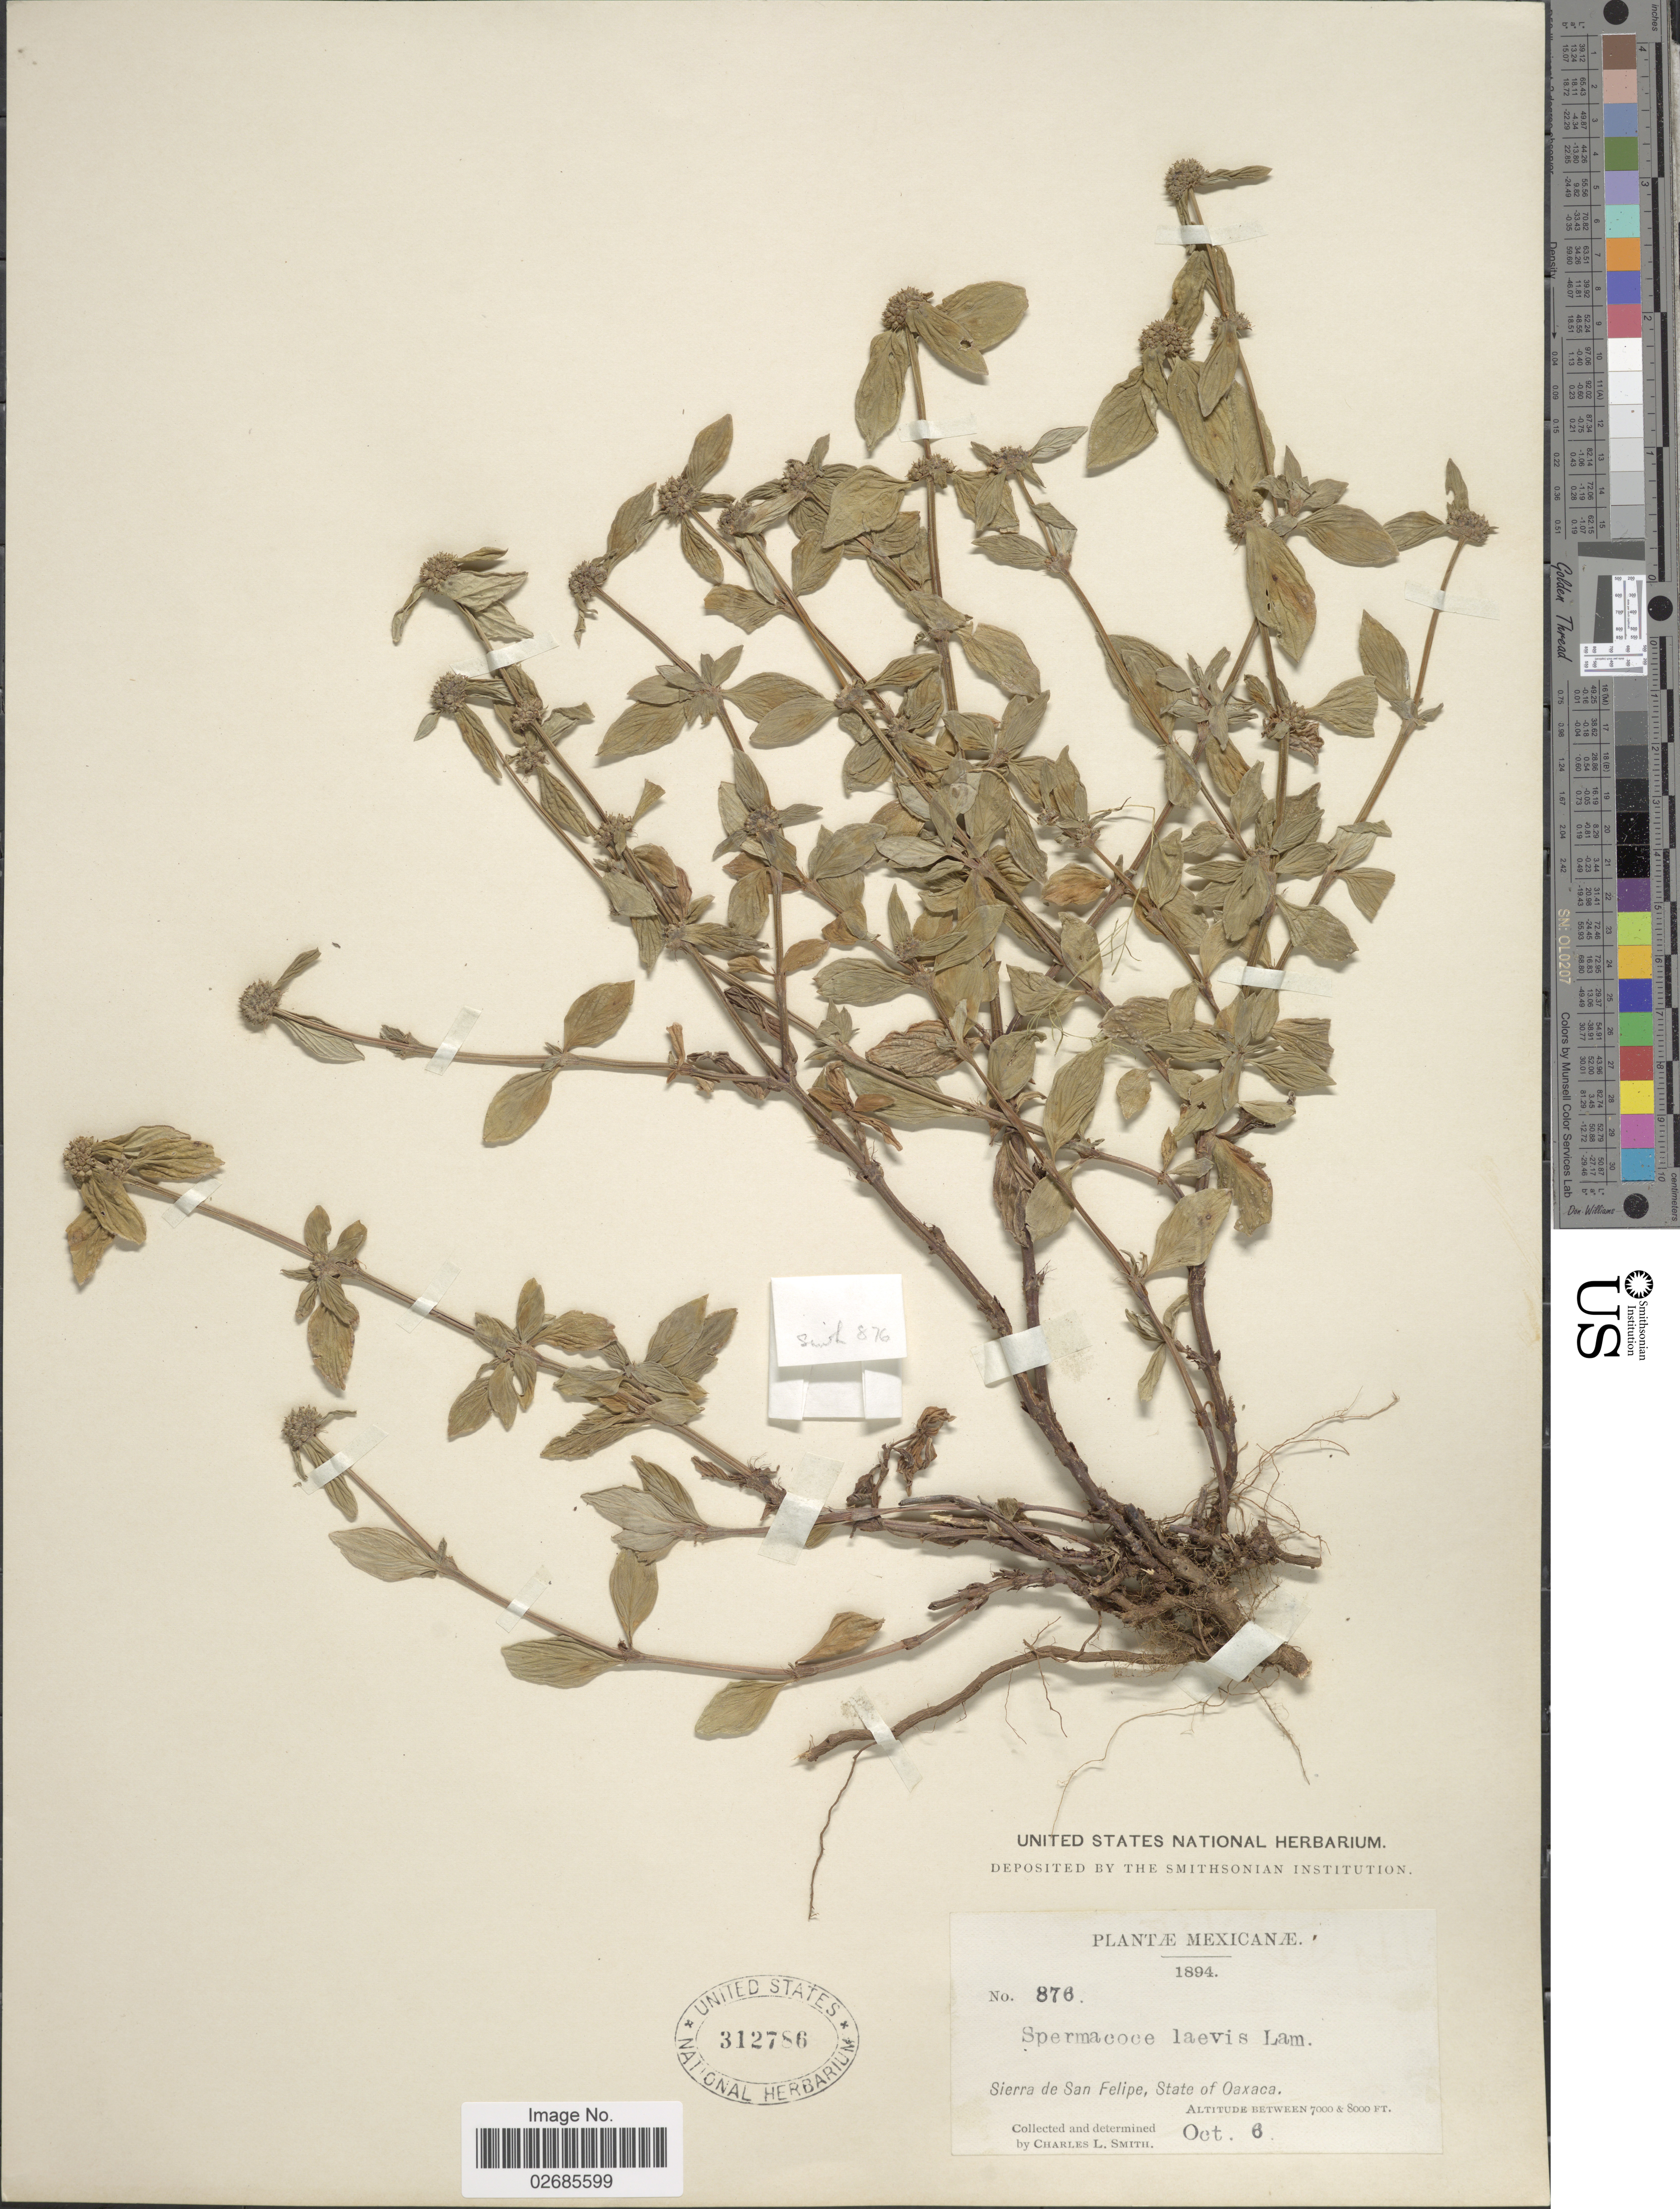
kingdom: Plantae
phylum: Tracheophyta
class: Magnoliopsida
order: Gentianales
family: Rubiaceae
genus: Borreria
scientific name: Borreria assurgens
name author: (Ruiz & Pav.) Griseb.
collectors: C. L. Smith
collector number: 876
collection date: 1894-10-06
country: Mexico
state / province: Oaxaca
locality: Sierra de San Felipe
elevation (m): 2134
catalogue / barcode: US 312786